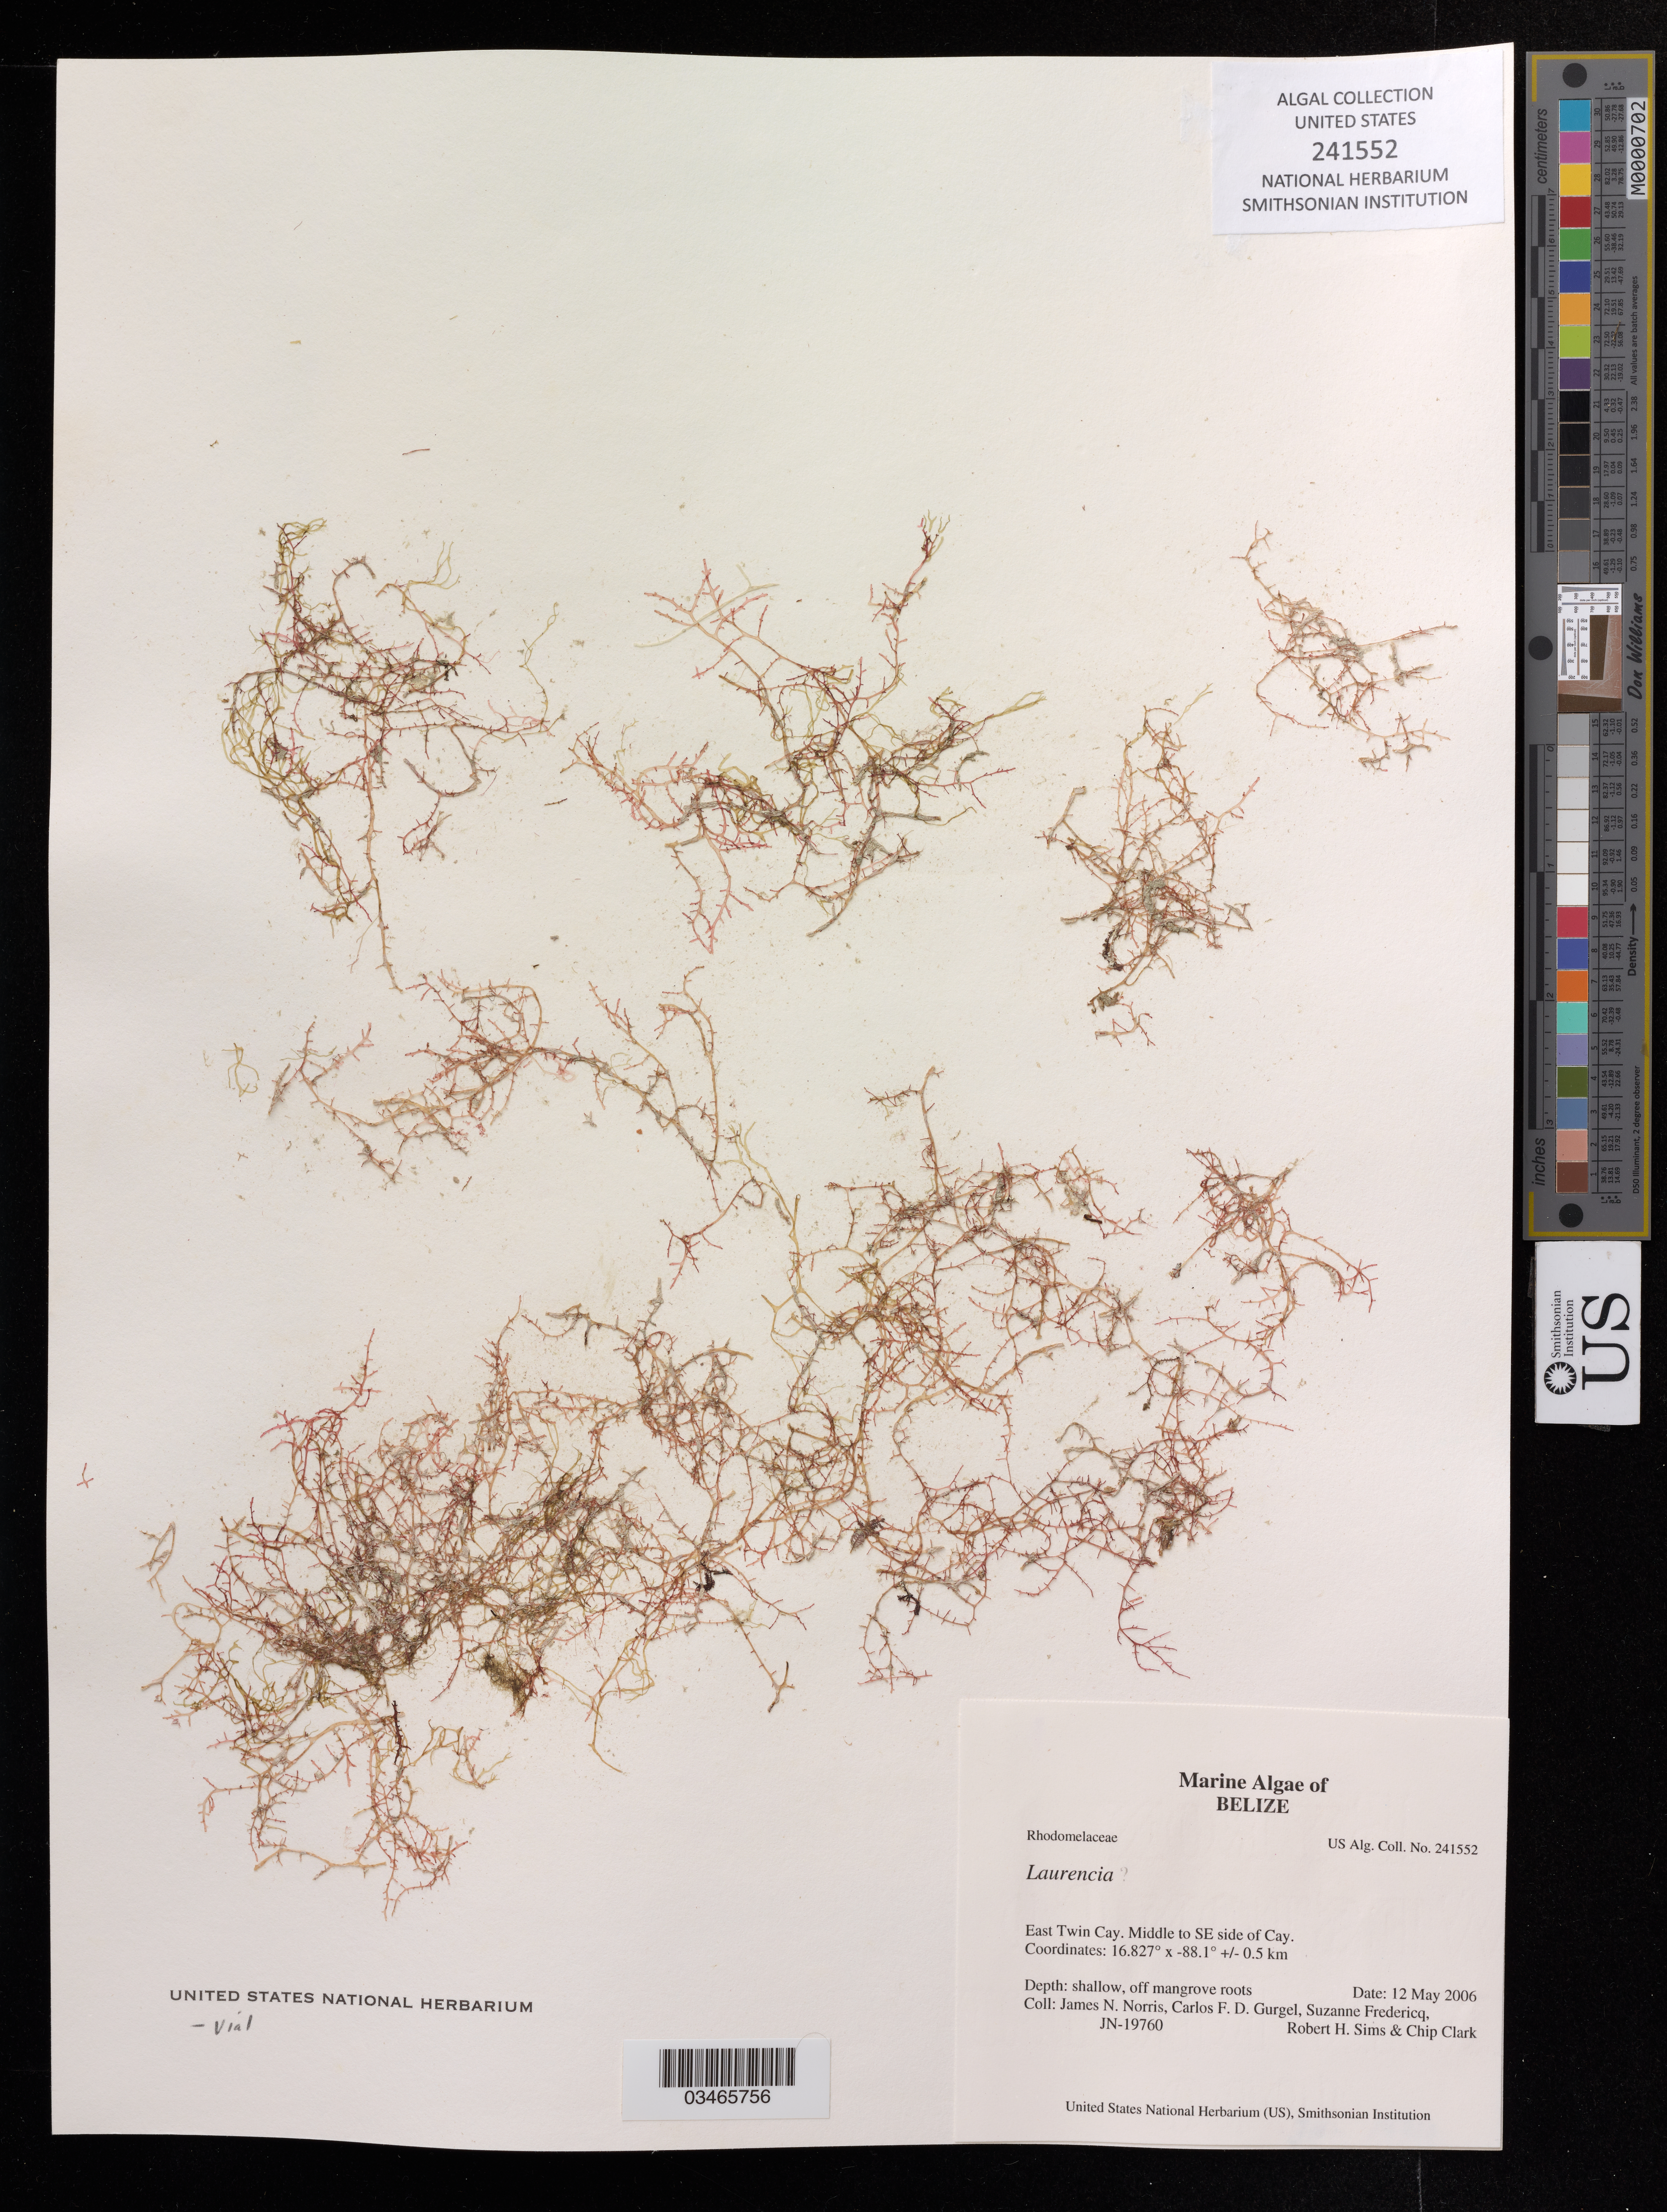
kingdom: Plantae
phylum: Rhodophyta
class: Florideophyceae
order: Ceramiales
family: Rhodomelaceae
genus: Laurencia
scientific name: Laurencia sp.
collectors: J. Norris, C. Gurgel, S. Fredericq & R. H. Sims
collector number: JN-19760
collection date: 2006-05-12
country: Belize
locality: Twin Cay, Middle to SE side of Cay.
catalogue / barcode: US 241552